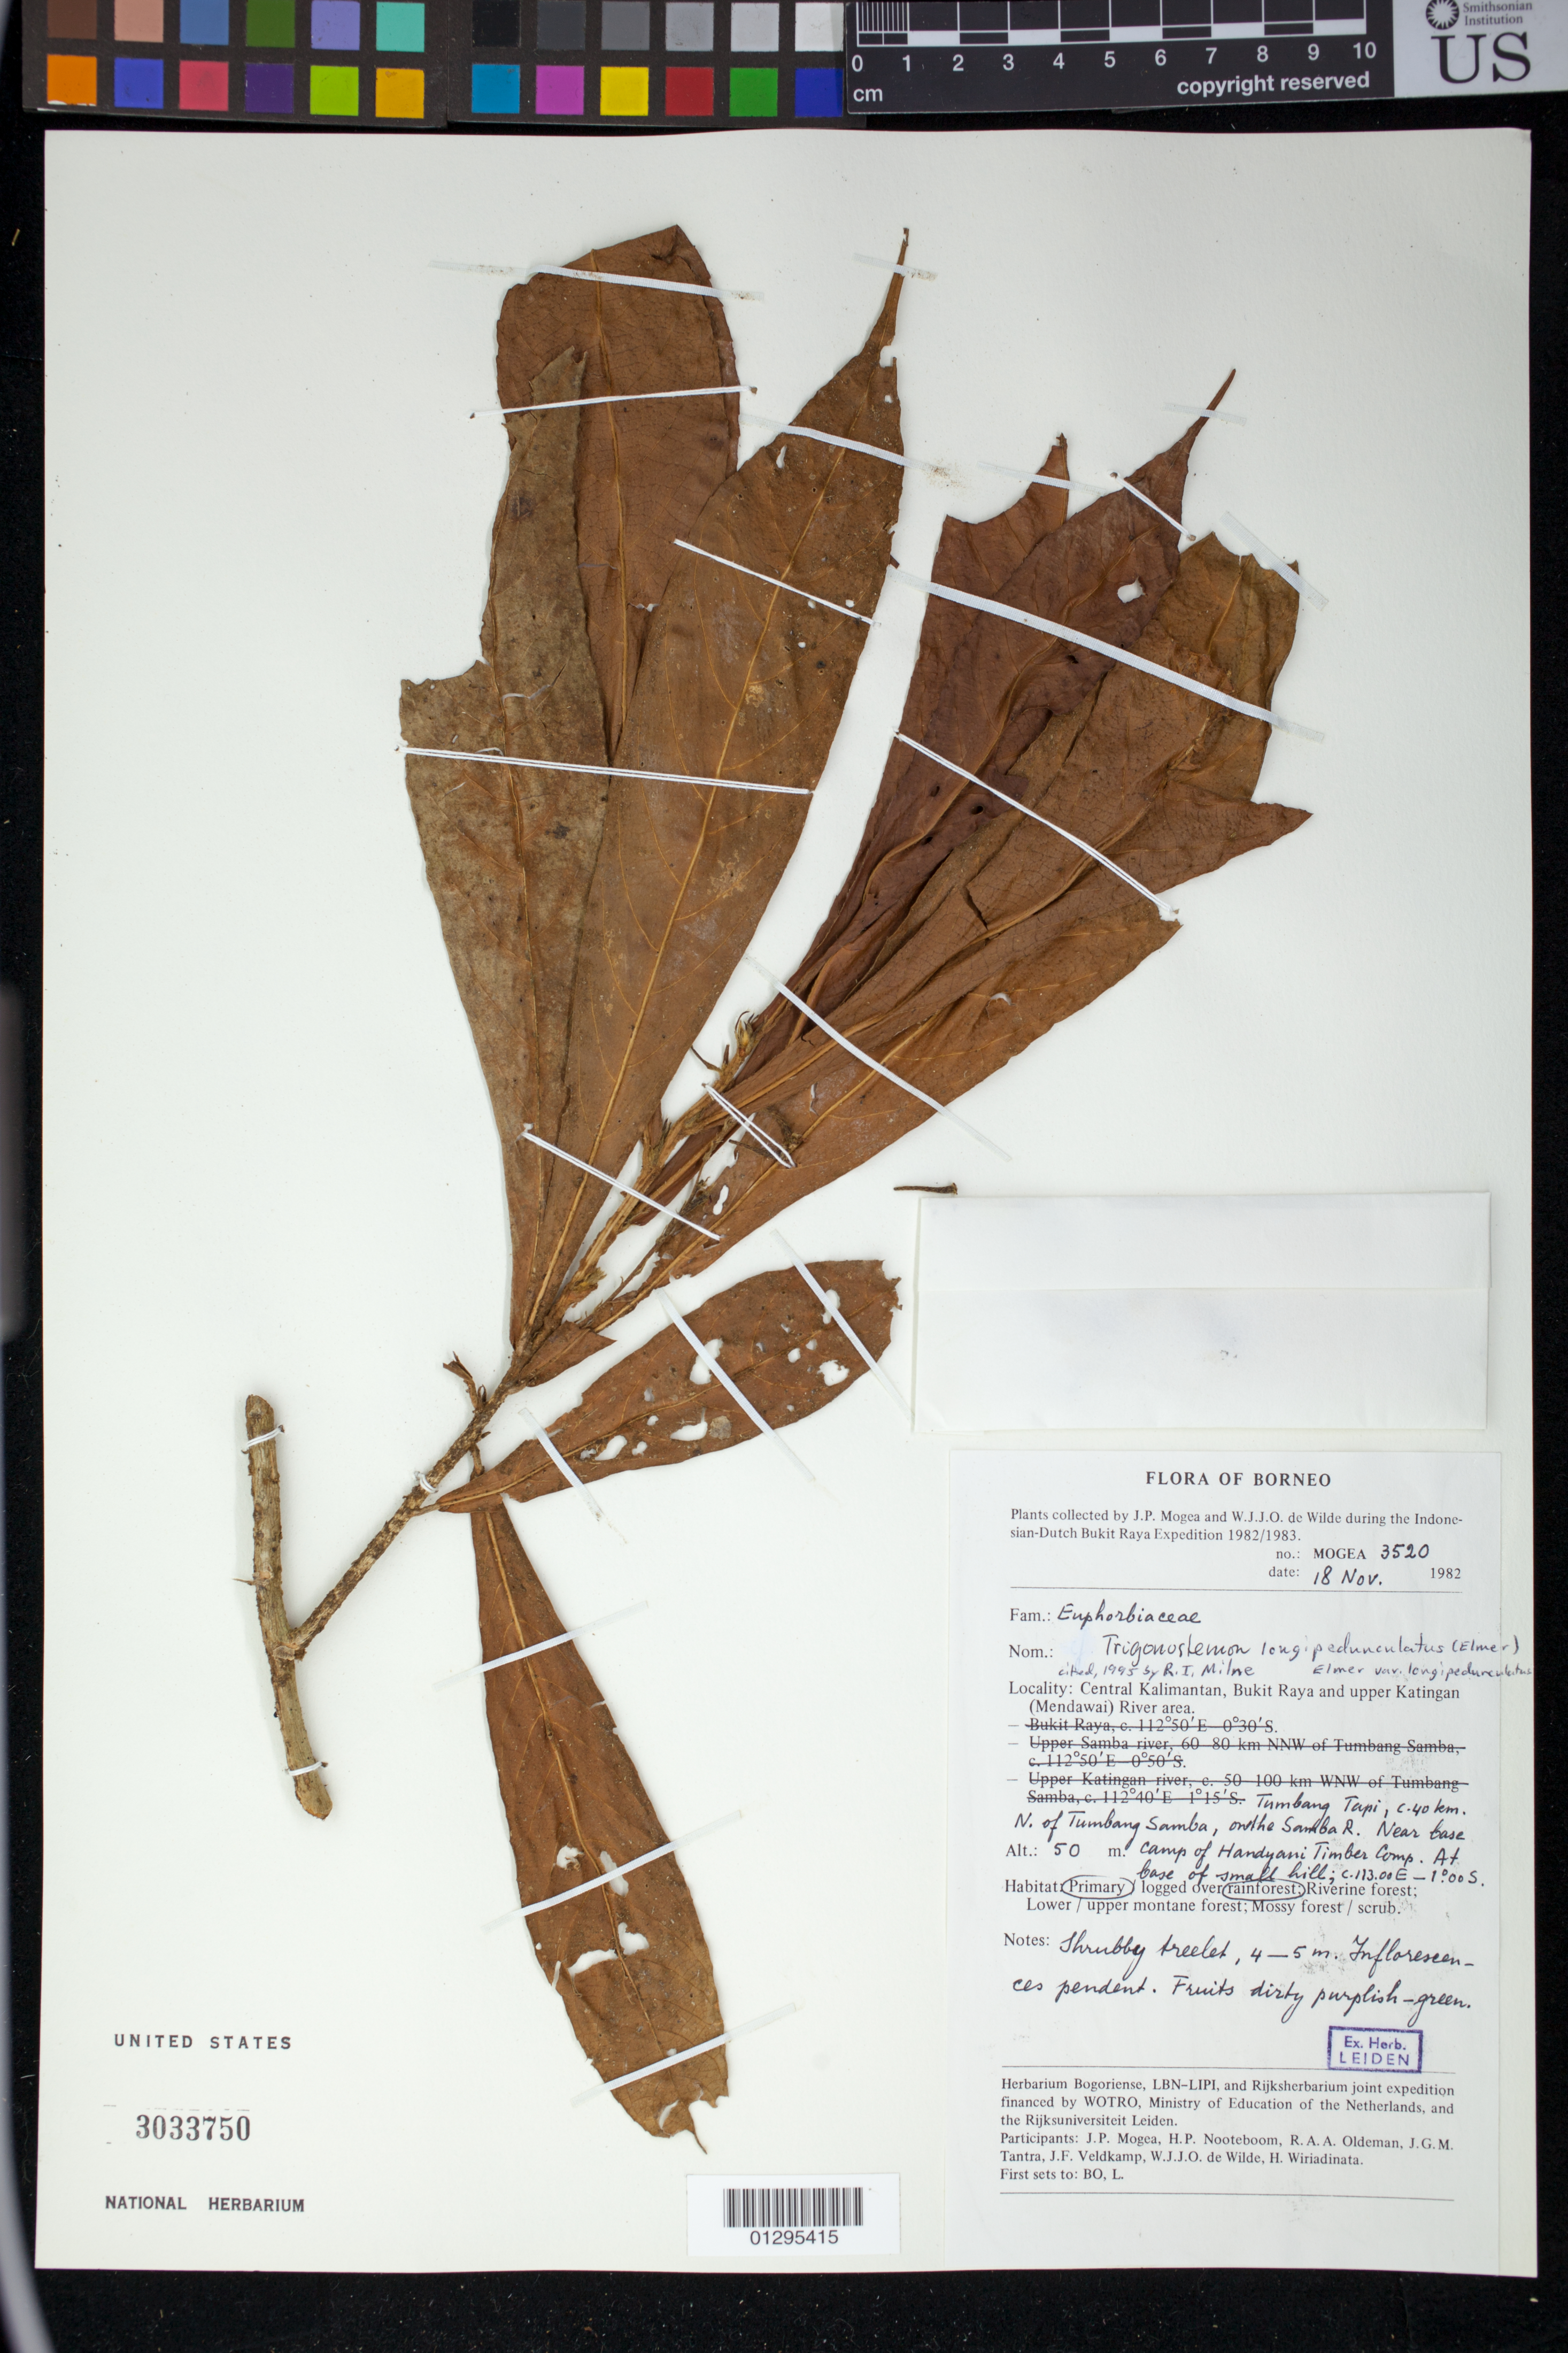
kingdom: Plantae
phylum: Tracheophyta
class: Magnoliopsida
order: Malpighiales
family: Euphorbiaceae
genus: Trigonostemon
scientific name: Trigonostemon longipedunculatus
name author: (Elmer) Elmer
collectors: J. Mogea & W. J. de Wilde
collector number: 3520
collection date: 1982-11-18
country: Indonesia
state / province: Kalimantan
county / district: Kalimantan Tengah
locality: Bukit Raja and upper Katingan (Mendawai) River area. Tumbang Tapi, c-40 km. N of Tumbang Samba, on the Samba R. Near base camp of Handyani Timber Comp. At base of small hill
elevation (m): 50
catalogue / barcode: US 3033750